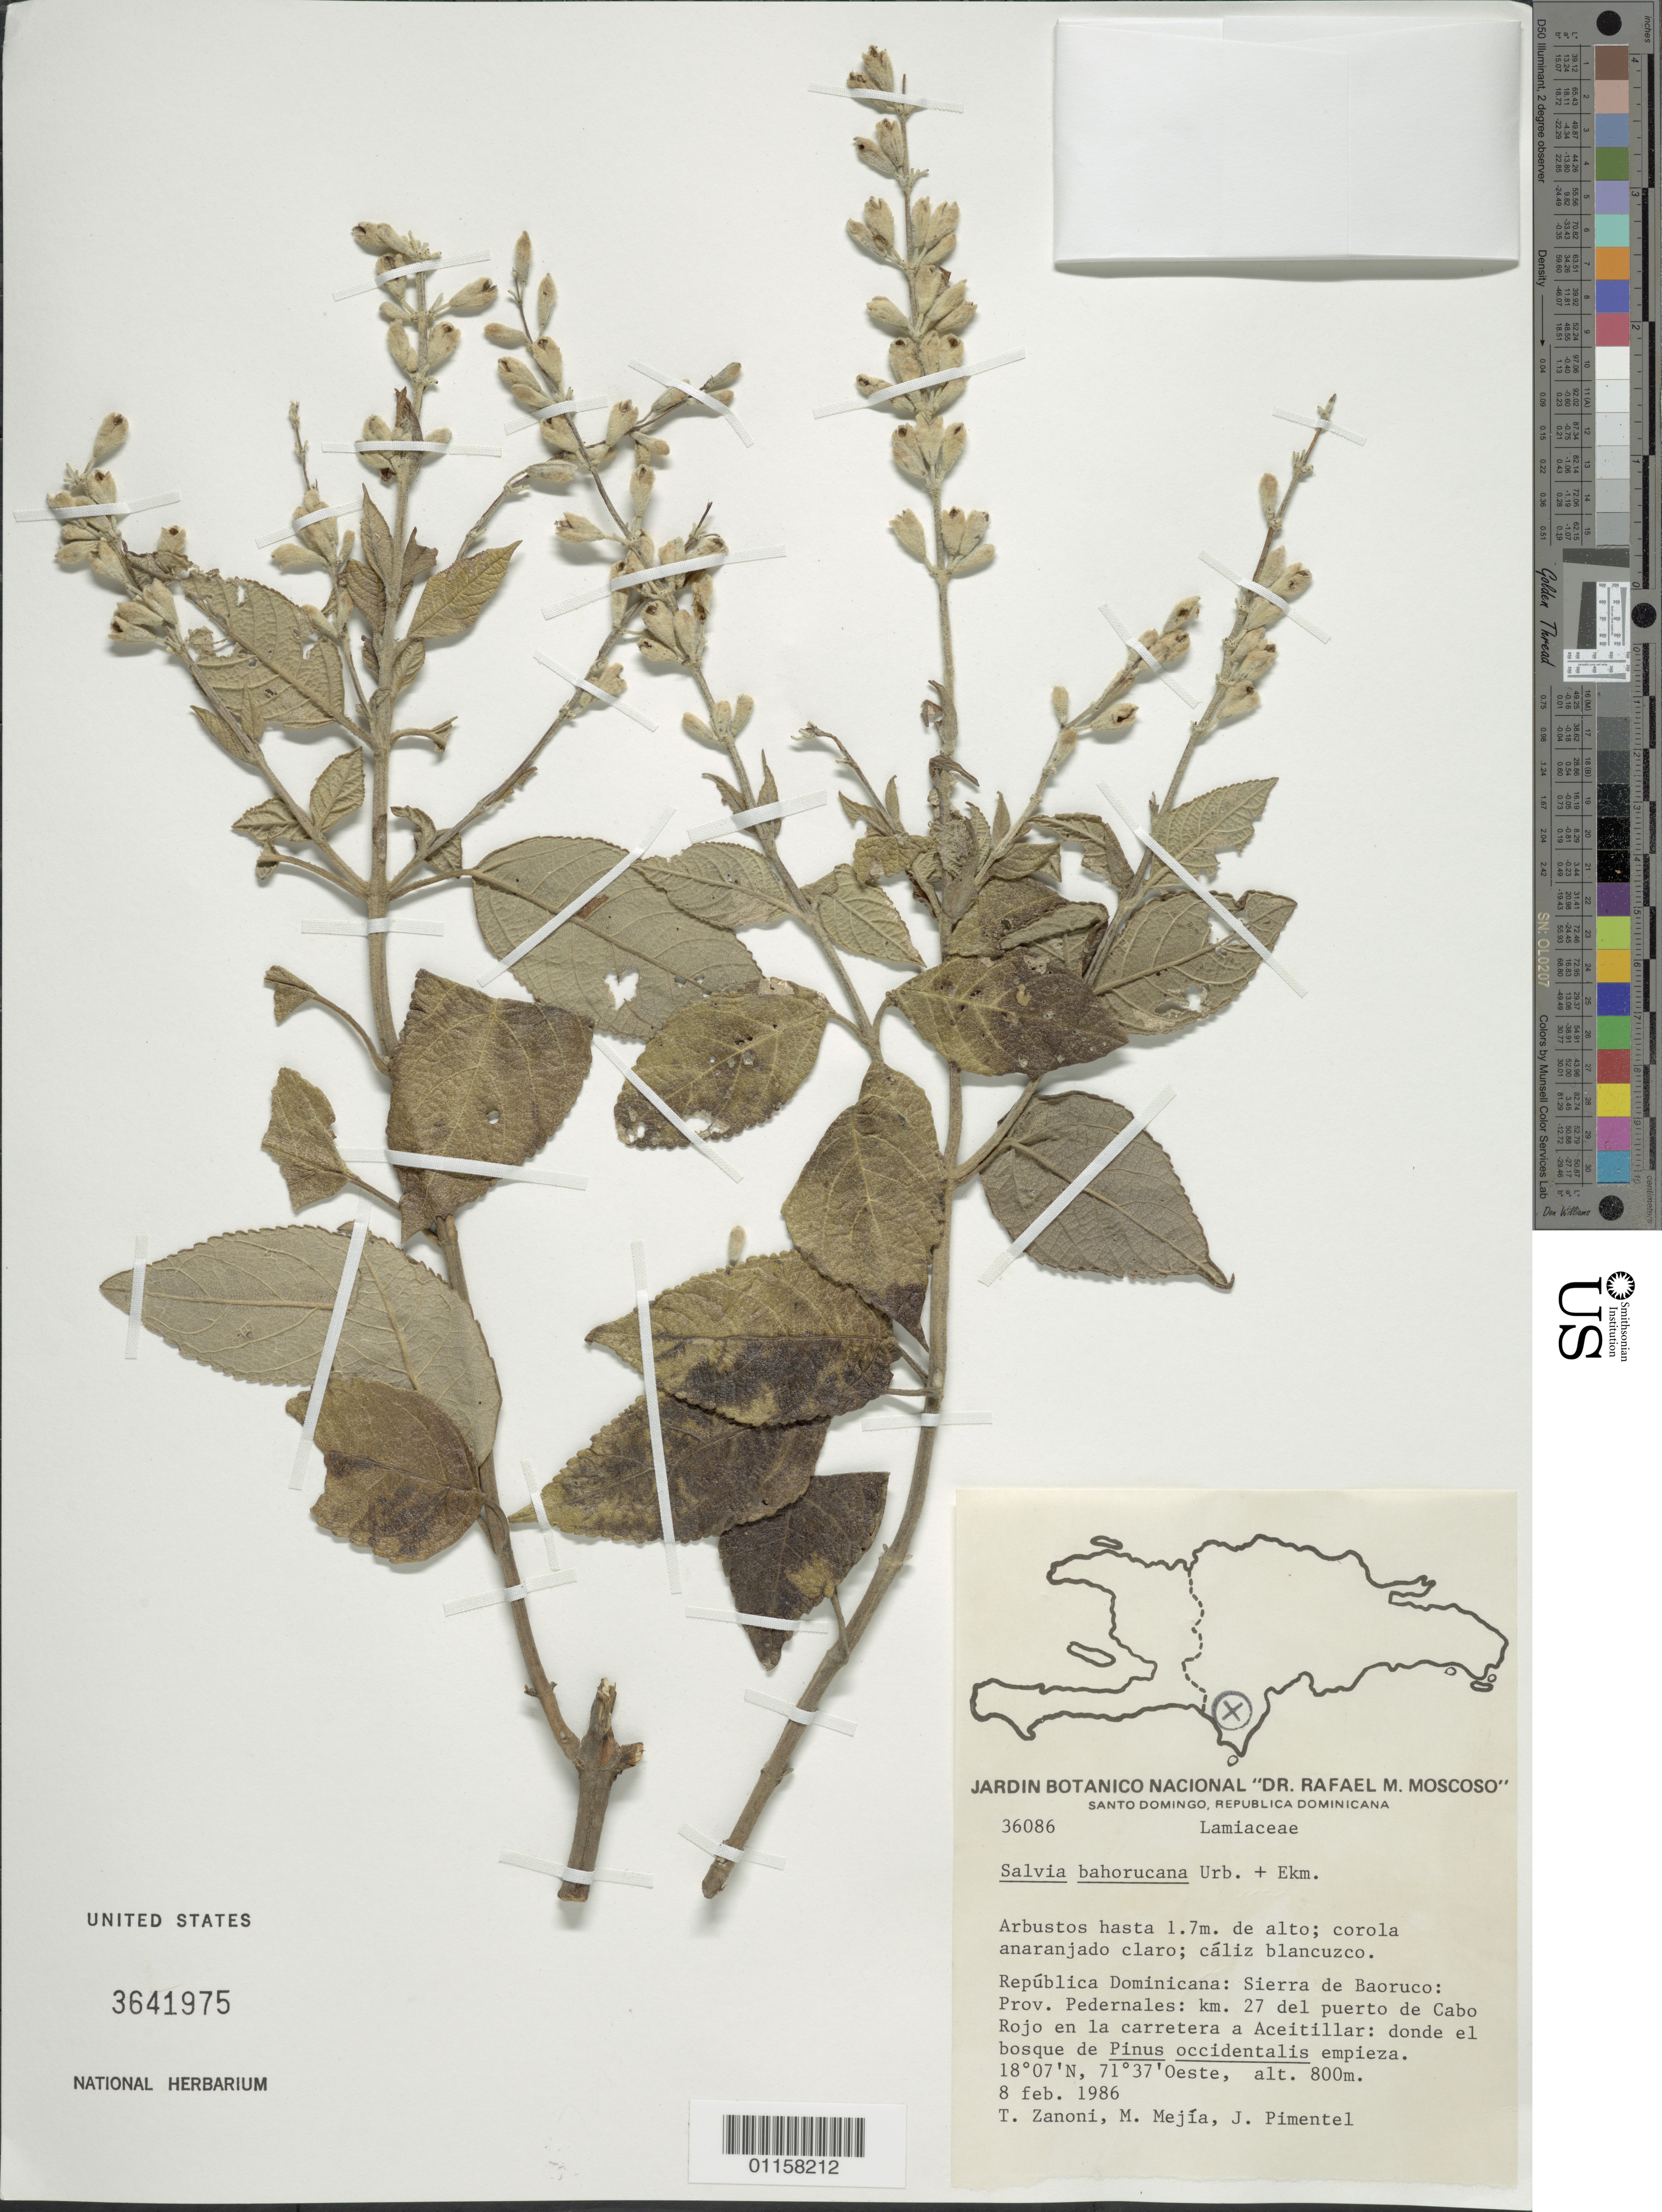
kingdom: Plantae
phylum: Tracheophyta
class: Magnoliopsida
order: Lamiales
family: Lamiaceae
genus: Salvia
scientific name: Salvia bahorucona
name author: Urb. & Ekman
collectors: T. A. Zanoni, M. Mejia & J. Pimentel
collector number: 36086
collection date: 1986-02-08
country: Dominican Republic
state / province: Pedernales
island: Hispaniola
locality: Sierra de Baoruco, km 27 del puerto de Cabo Rojo en la carretera a Aceitillar.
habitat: Donde el bosque de Pinus occidentalis empieza.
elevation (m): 800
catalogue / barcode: US 3641975